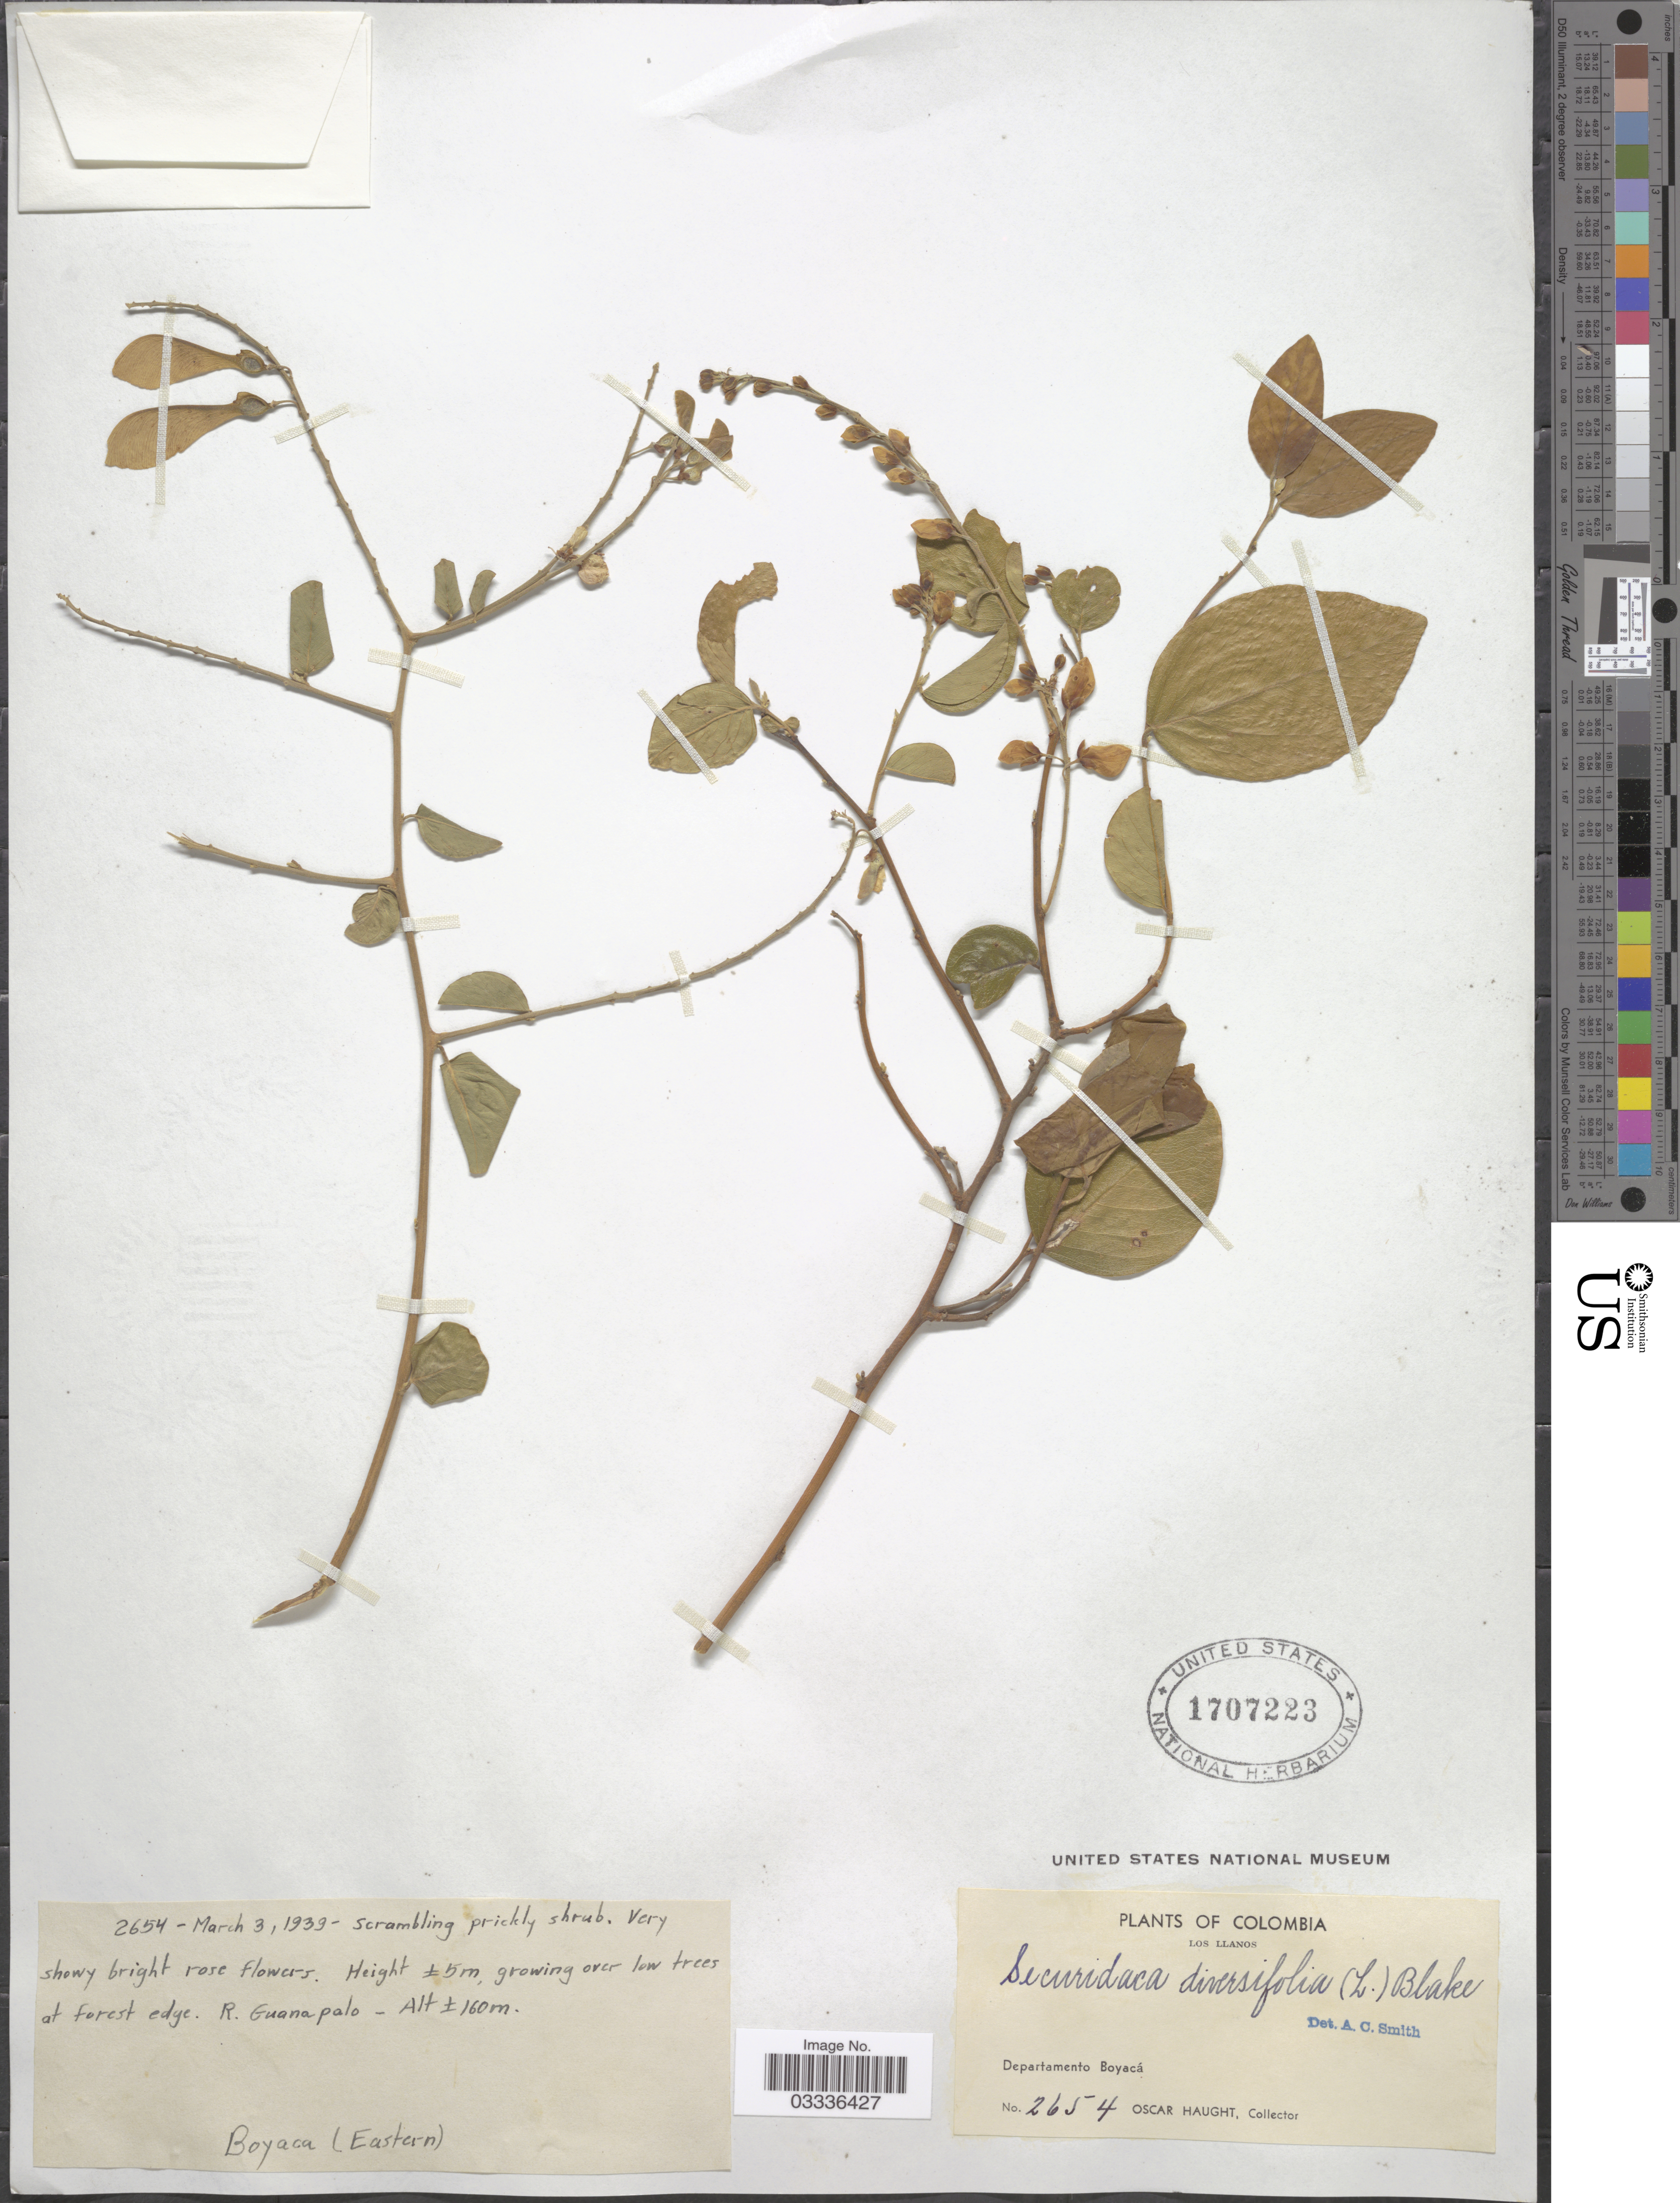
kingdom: Plantae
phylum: Tracheophyta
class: Magnoliopsida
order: Fabales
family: Polygalaceae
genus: Securidaca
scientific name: Securidaca diversifolia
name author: (L.) S.F. Blake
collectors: O. L. Haught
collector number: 2654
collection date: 1939-03-03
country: Colombia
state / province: Boyacá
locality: R. Guanapalo. Boyaca (Eastern).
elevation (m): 160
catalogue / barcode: US 1707223